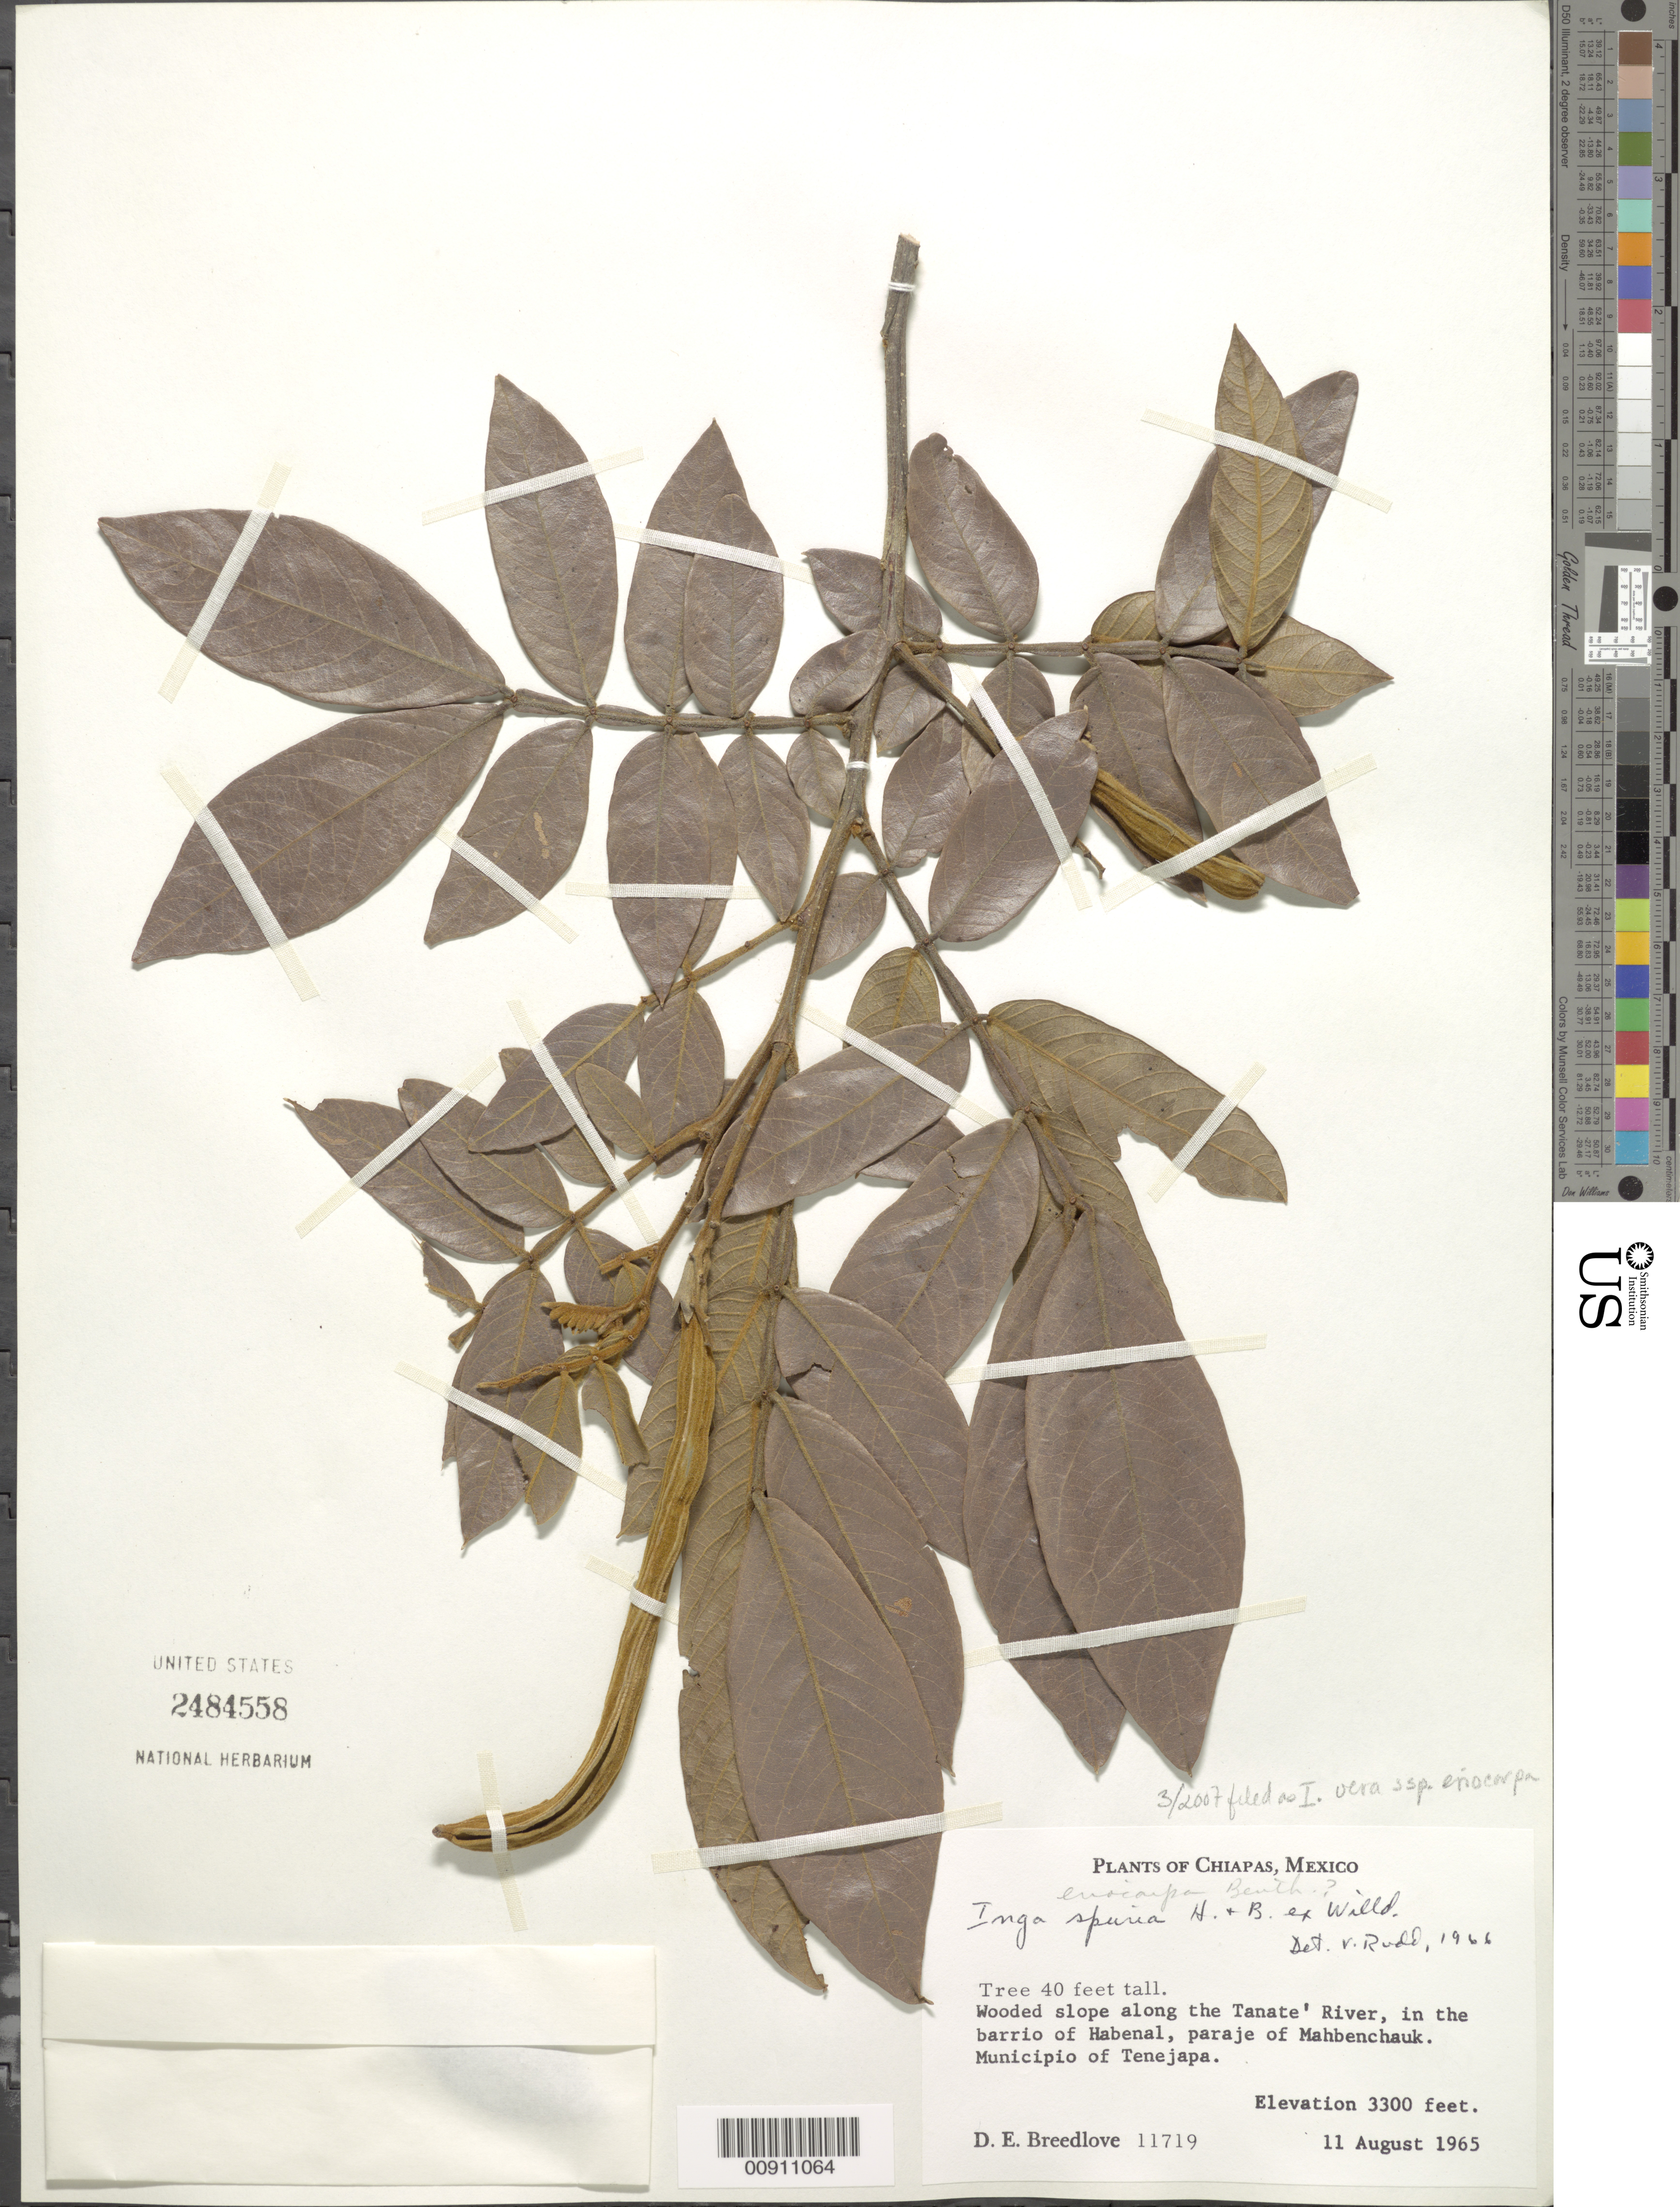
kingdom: Plantae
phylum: Tracheophyta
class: Magnoliopsida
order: Fabales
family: Fabaceae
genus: Inga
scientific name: Inga vera subsp. eriocarpa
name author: (Benth.) J. León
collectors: D. E. Breedlove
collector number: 11719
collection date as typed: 11 Aug 1965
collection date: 1965-08-11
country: Mexico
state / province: Chiapas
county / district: Tenejapa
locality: Along the Tanate' River in the barrio of Habenal, paraje of Mahbenchauk. Municipio of Tenejapa, Chiapas.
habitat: Wooded slope.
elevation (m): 1006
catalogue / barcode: US 2484558